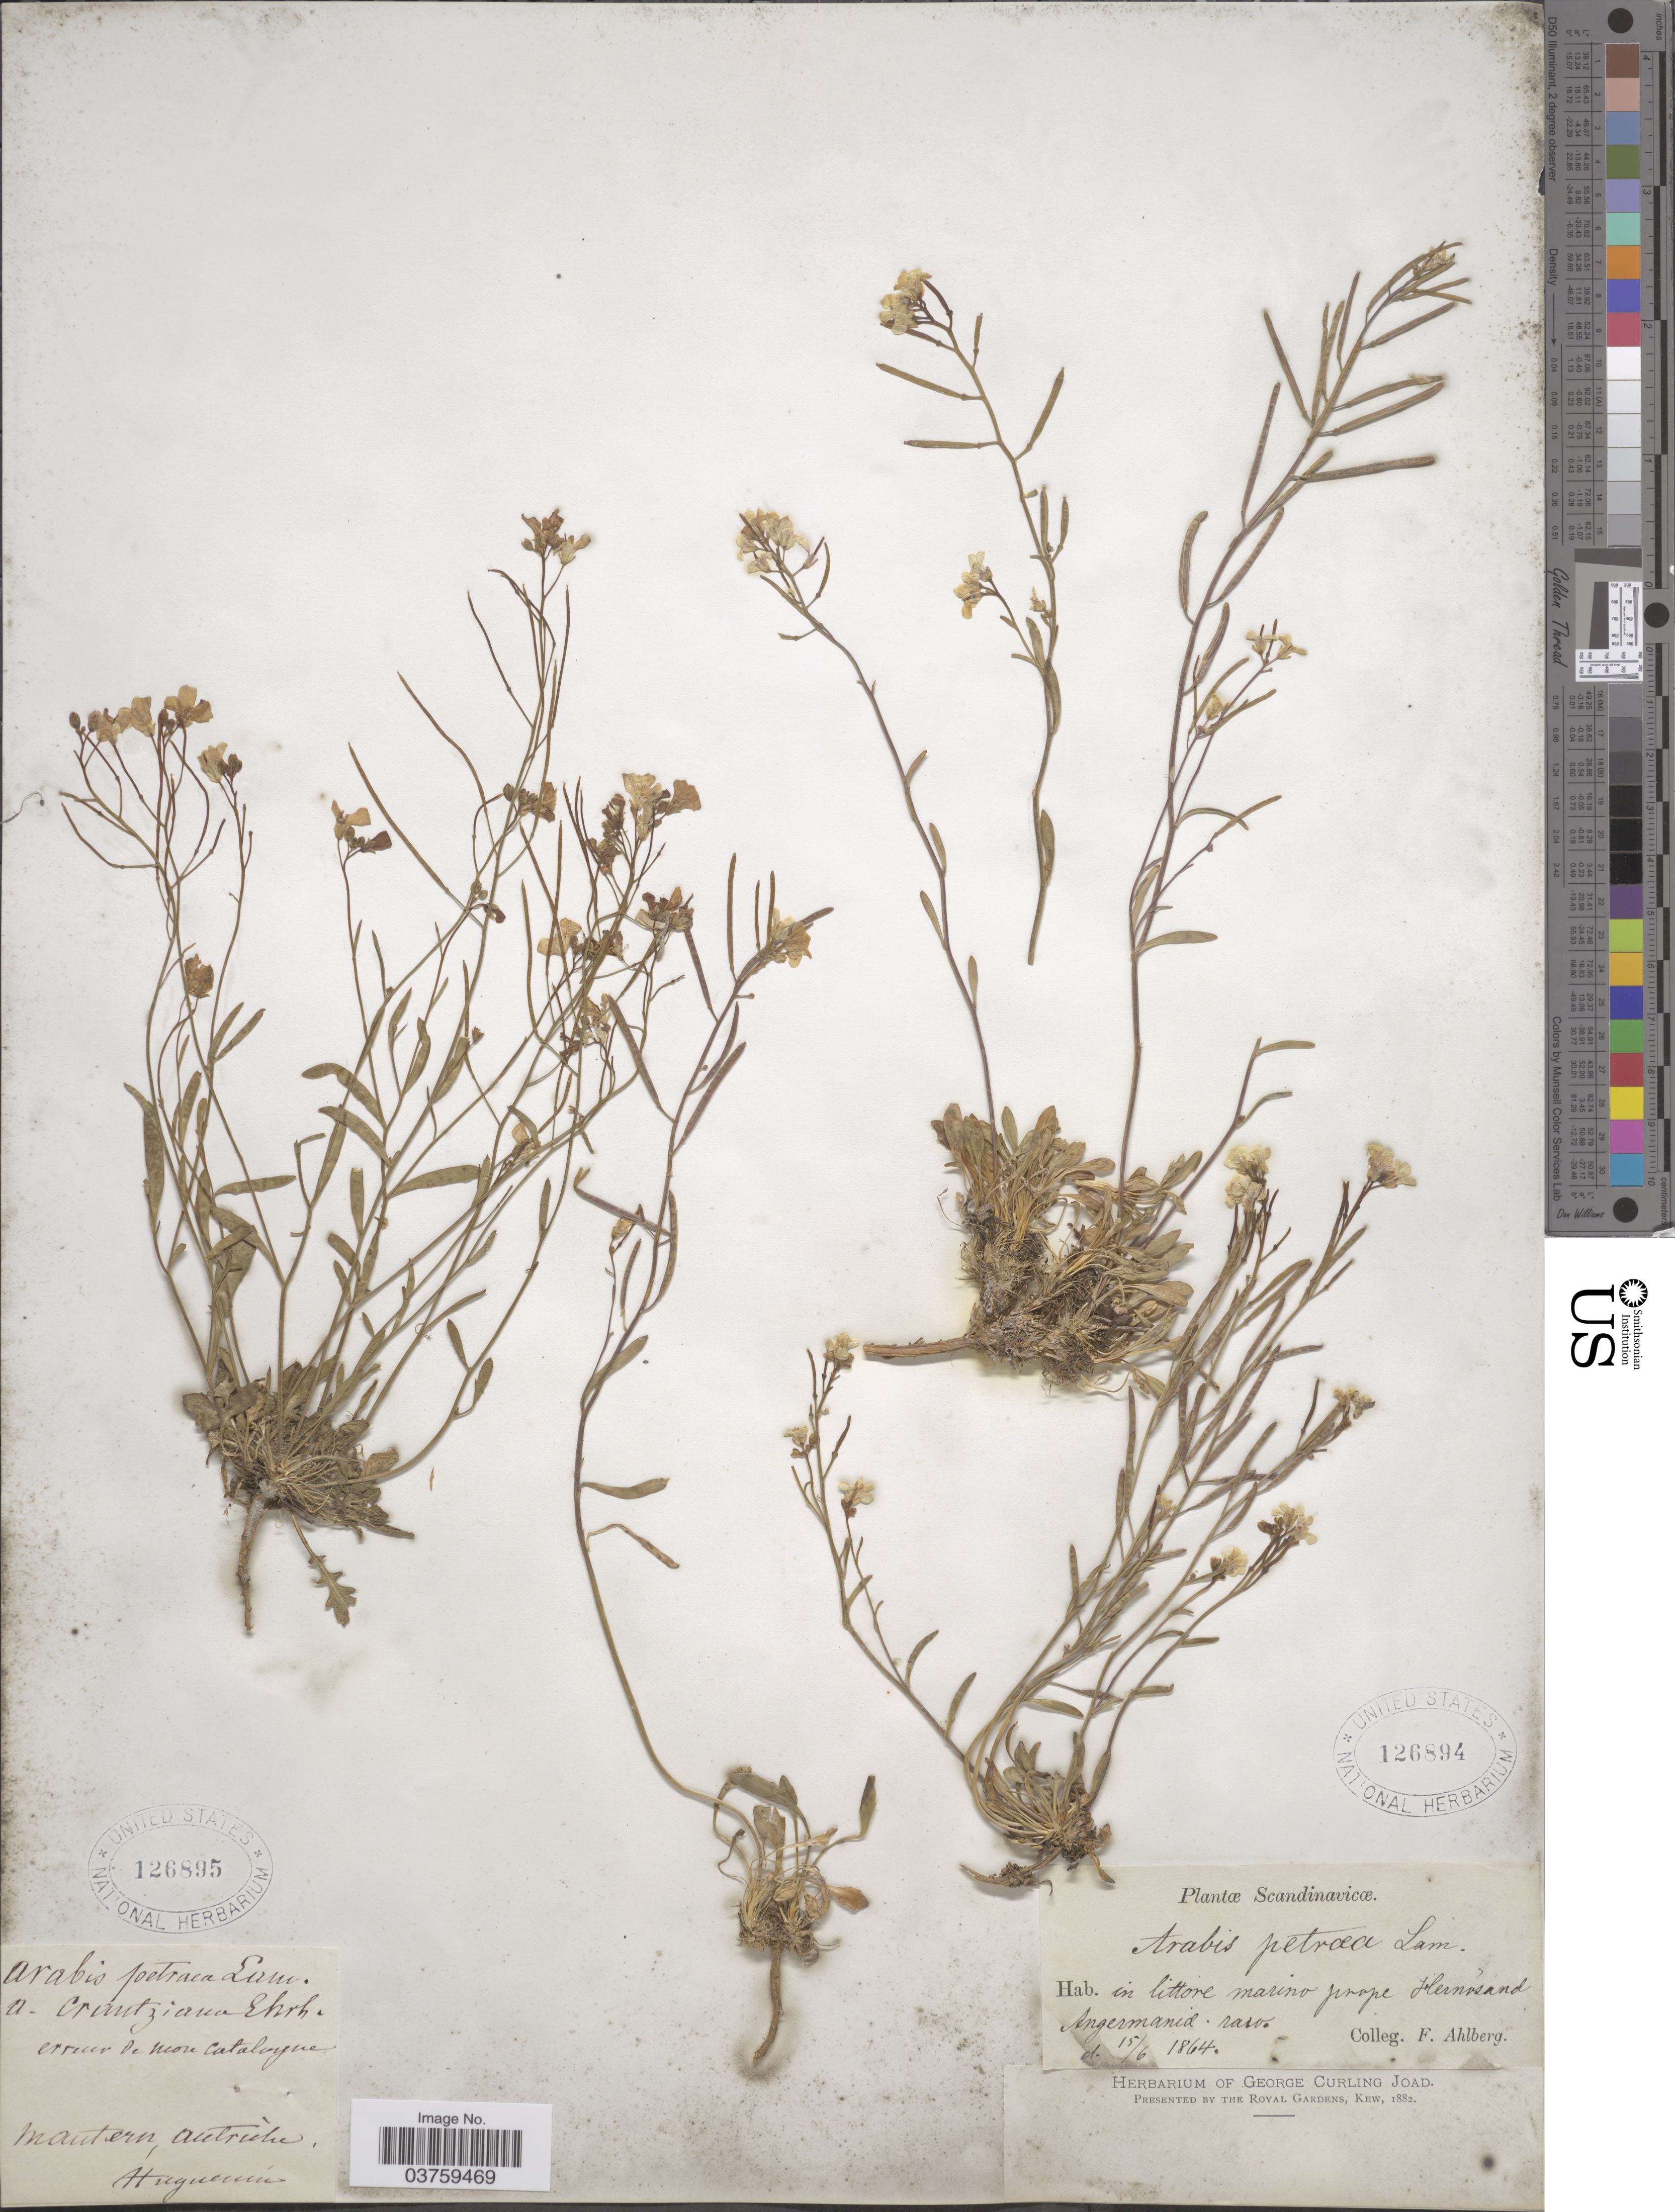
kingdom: Plantae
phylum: Tracheophyta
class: Magnoliopsida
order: Brassicales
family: Brassicaceae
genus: Arabis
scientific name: Arabis petraea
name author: (L.) Lam.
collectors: F. Ahlberg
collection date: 1864-06-15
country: Sweden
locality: Scandinavicœ. In littore marino prope Hernosand, Angermanid.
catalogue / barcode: US 126894